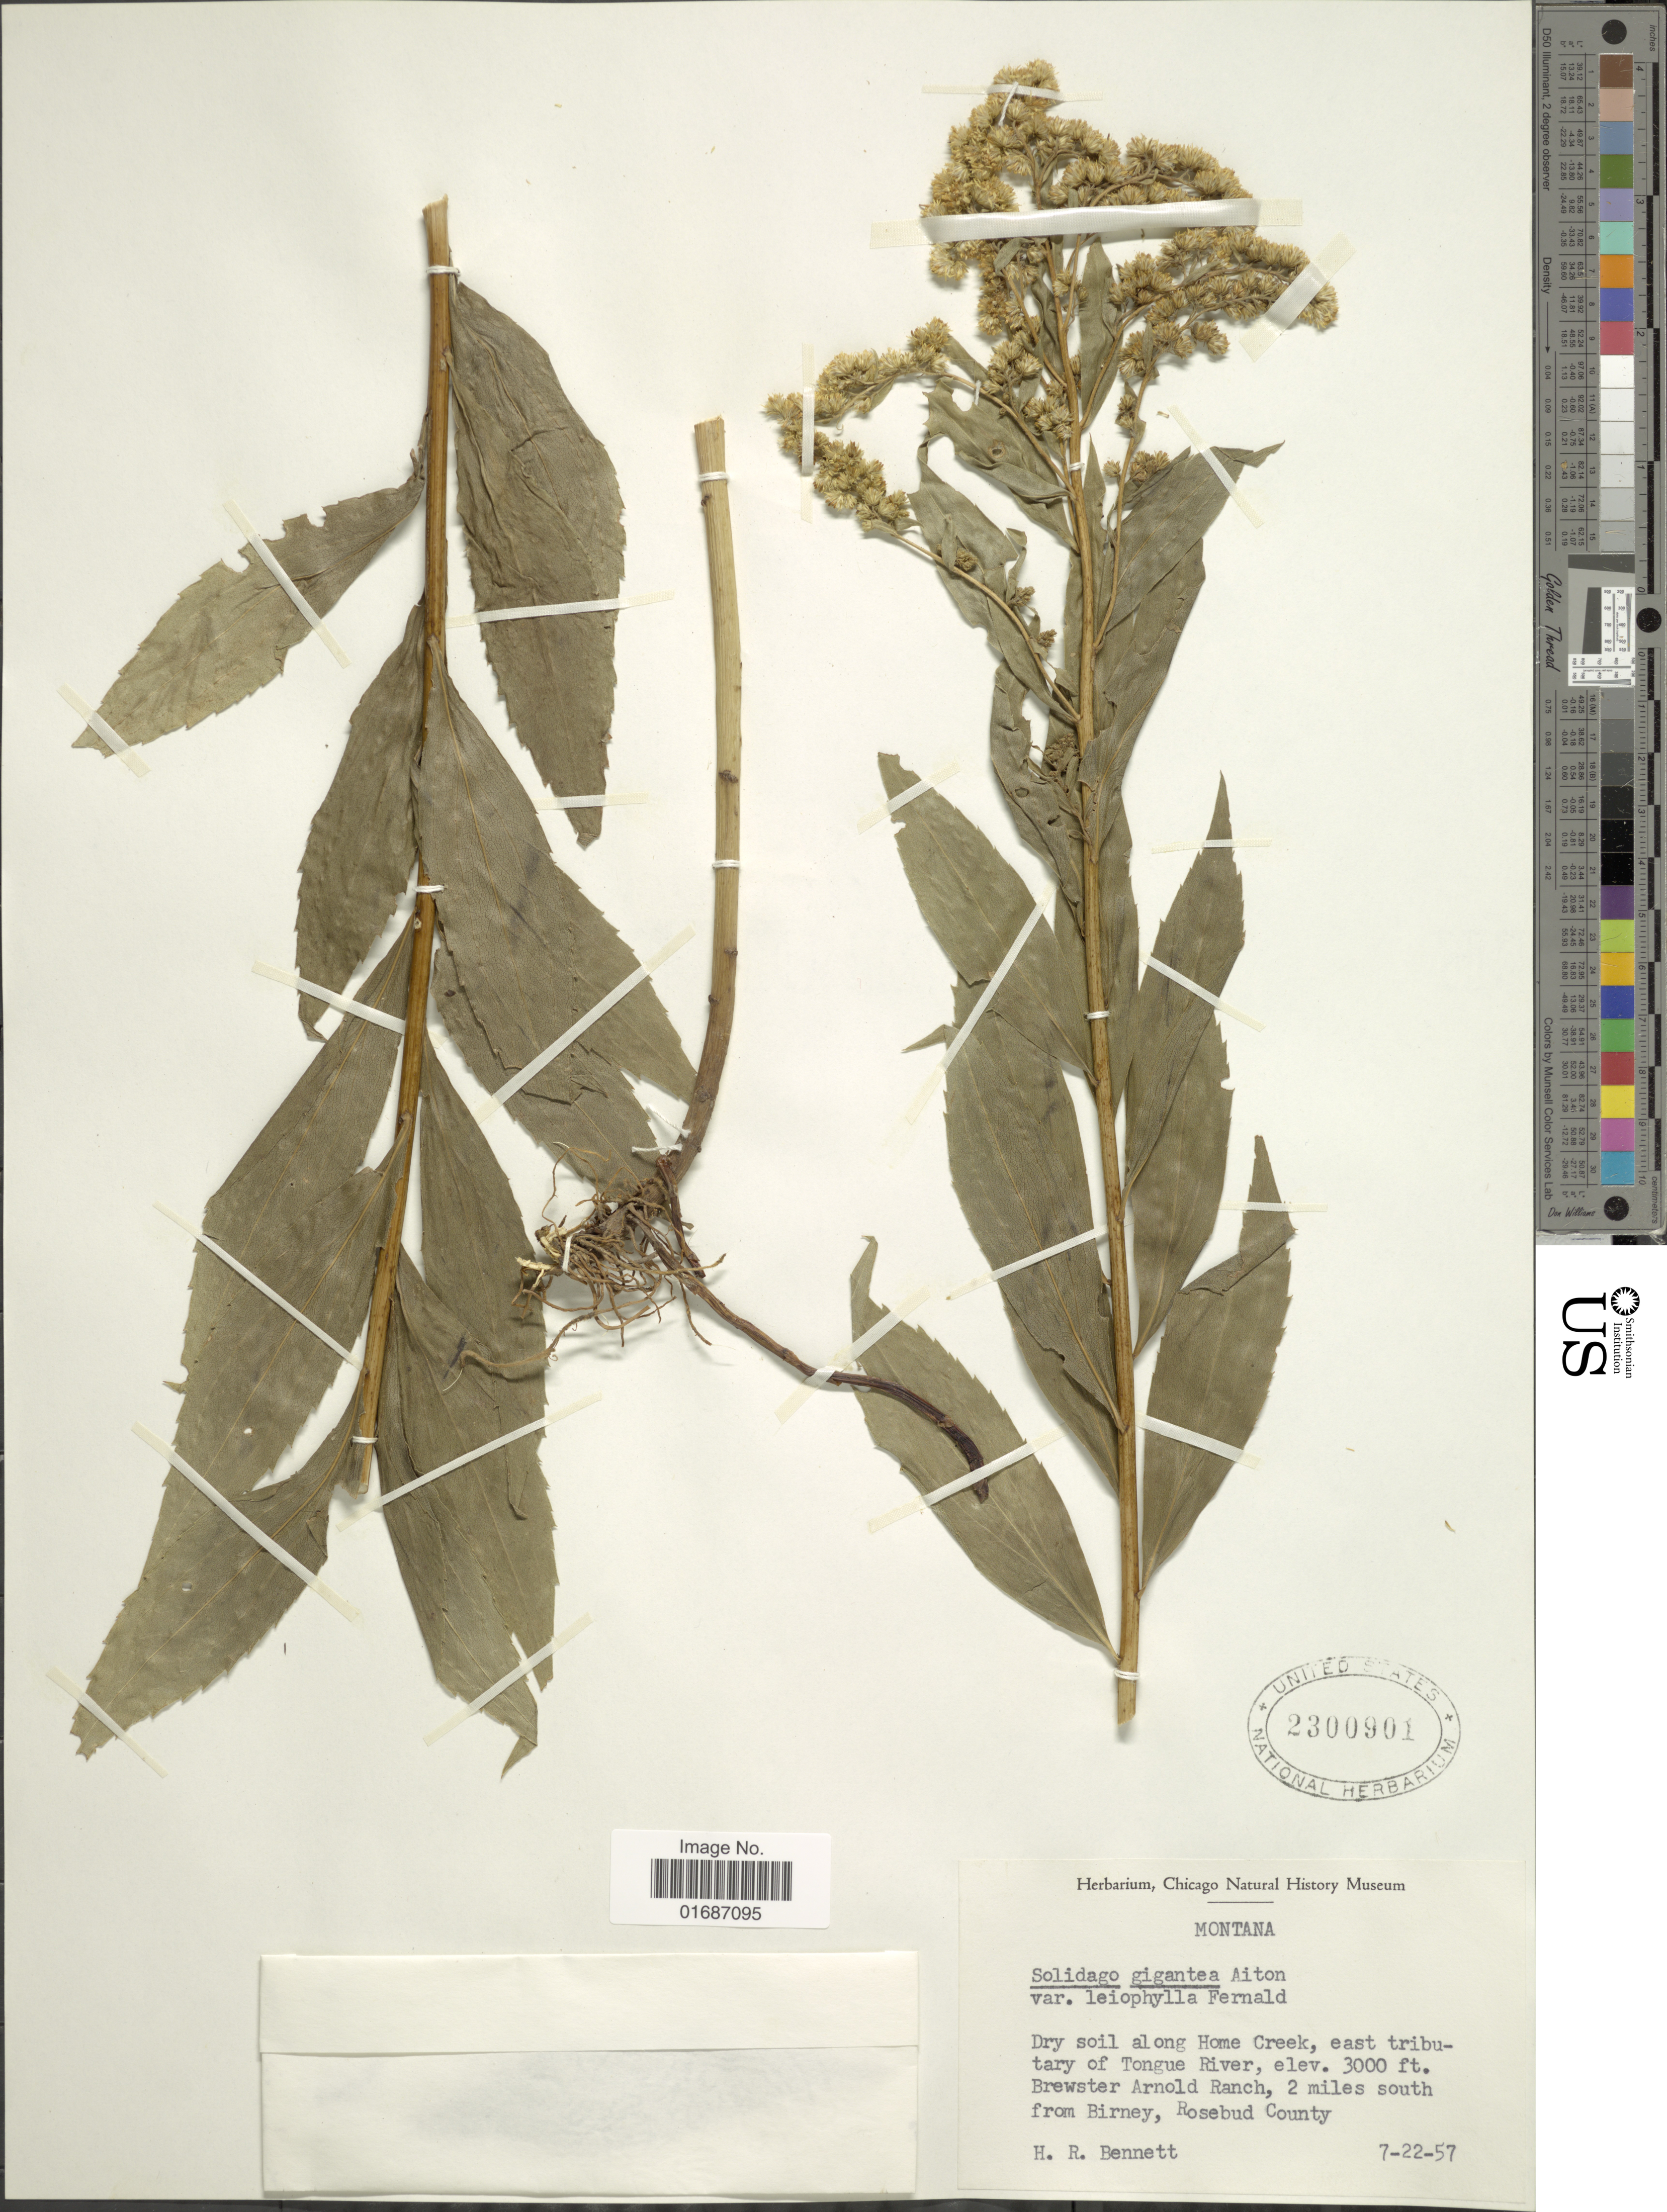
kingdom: Plantae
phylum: Tracheophyta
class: Magnoliopsida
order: Asterales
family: Asteraceae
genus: Solidago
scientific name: Solidago gigantea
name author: Aiton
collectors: H. R. Bennett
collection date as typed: Transcribed d/m/y: 22/7/57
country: United States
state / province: Montana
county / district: Rosebud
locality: Dry soil along Home Creek, east tributary of Tongue River, Brewster Arnold Ranch, 2 miles south from Birney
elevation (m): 914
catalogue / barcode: US 2300901